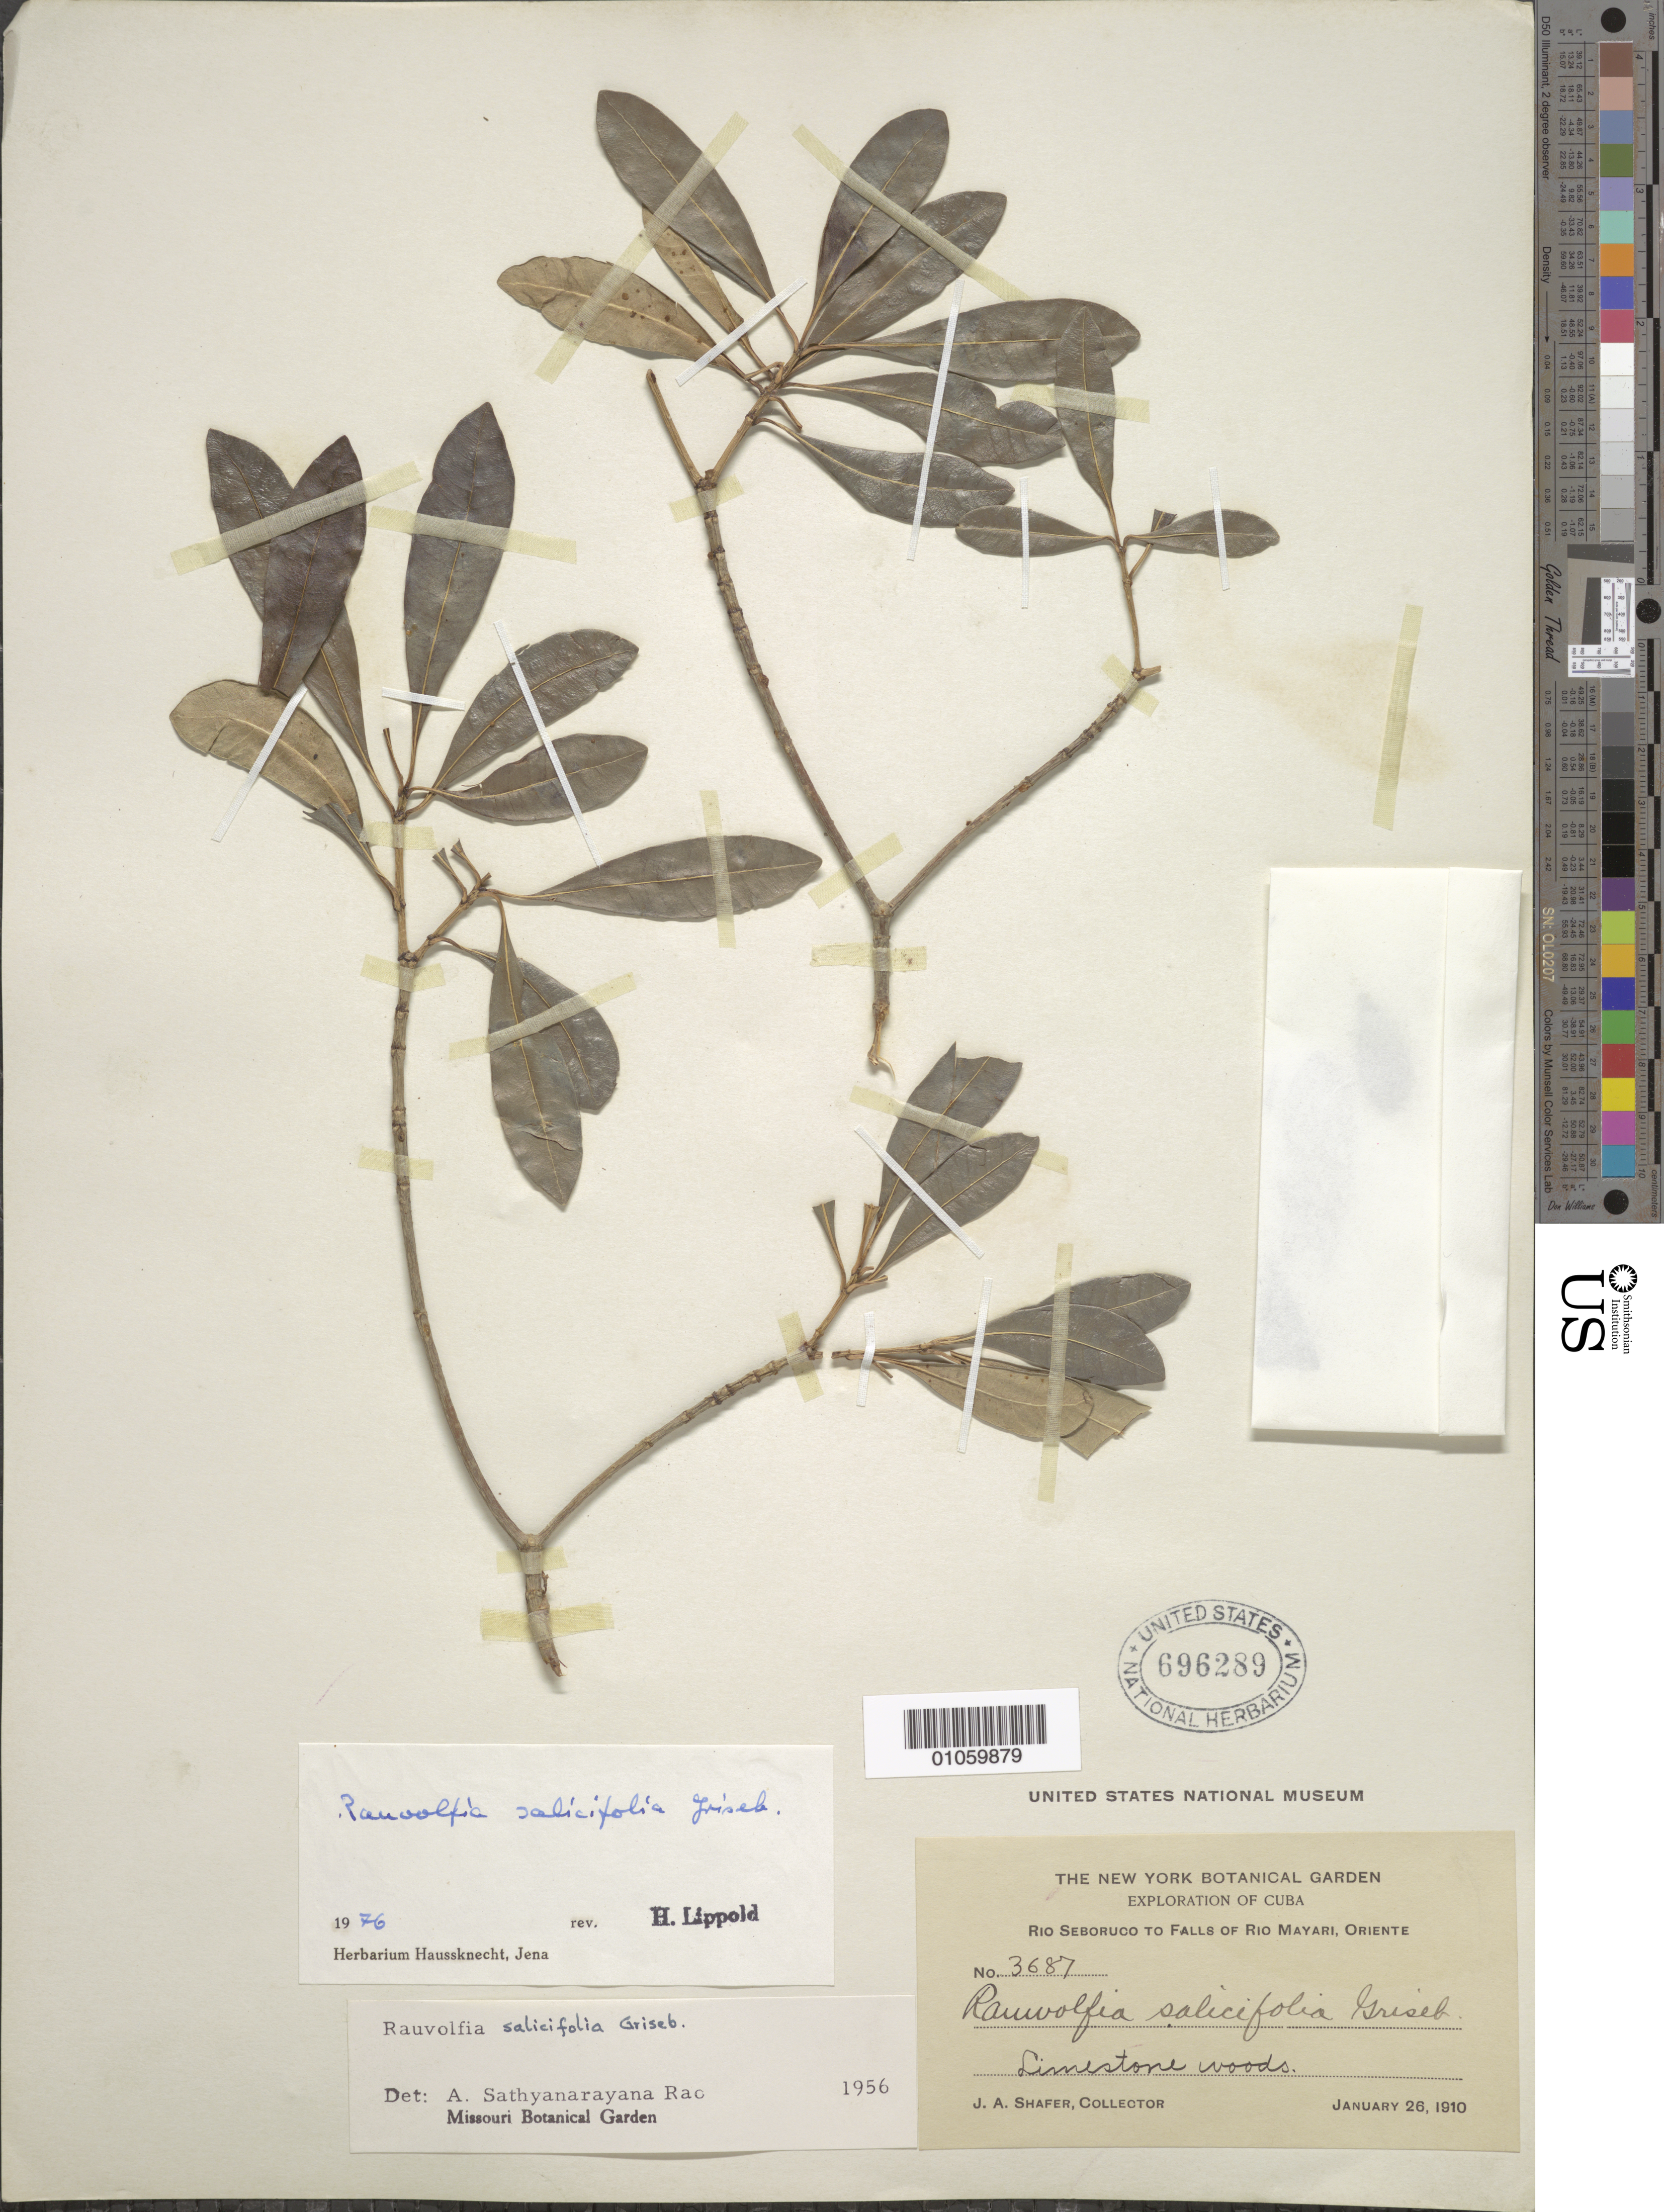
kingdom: Plantae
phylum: Tracheophyta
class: Magnoliopsida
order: Gentianales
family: Apocynaceae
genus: Rauvolfia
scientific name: Rauvolfia salicifolia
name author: Griseb.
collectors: J. A. Shafer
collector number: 3687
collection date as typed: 26 Jan 1910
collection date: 1910-01-26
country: Cuba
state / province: Oriente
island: Cuba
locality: Rio Seboruco to Falls of Rio Mayari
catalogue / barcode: US 696289